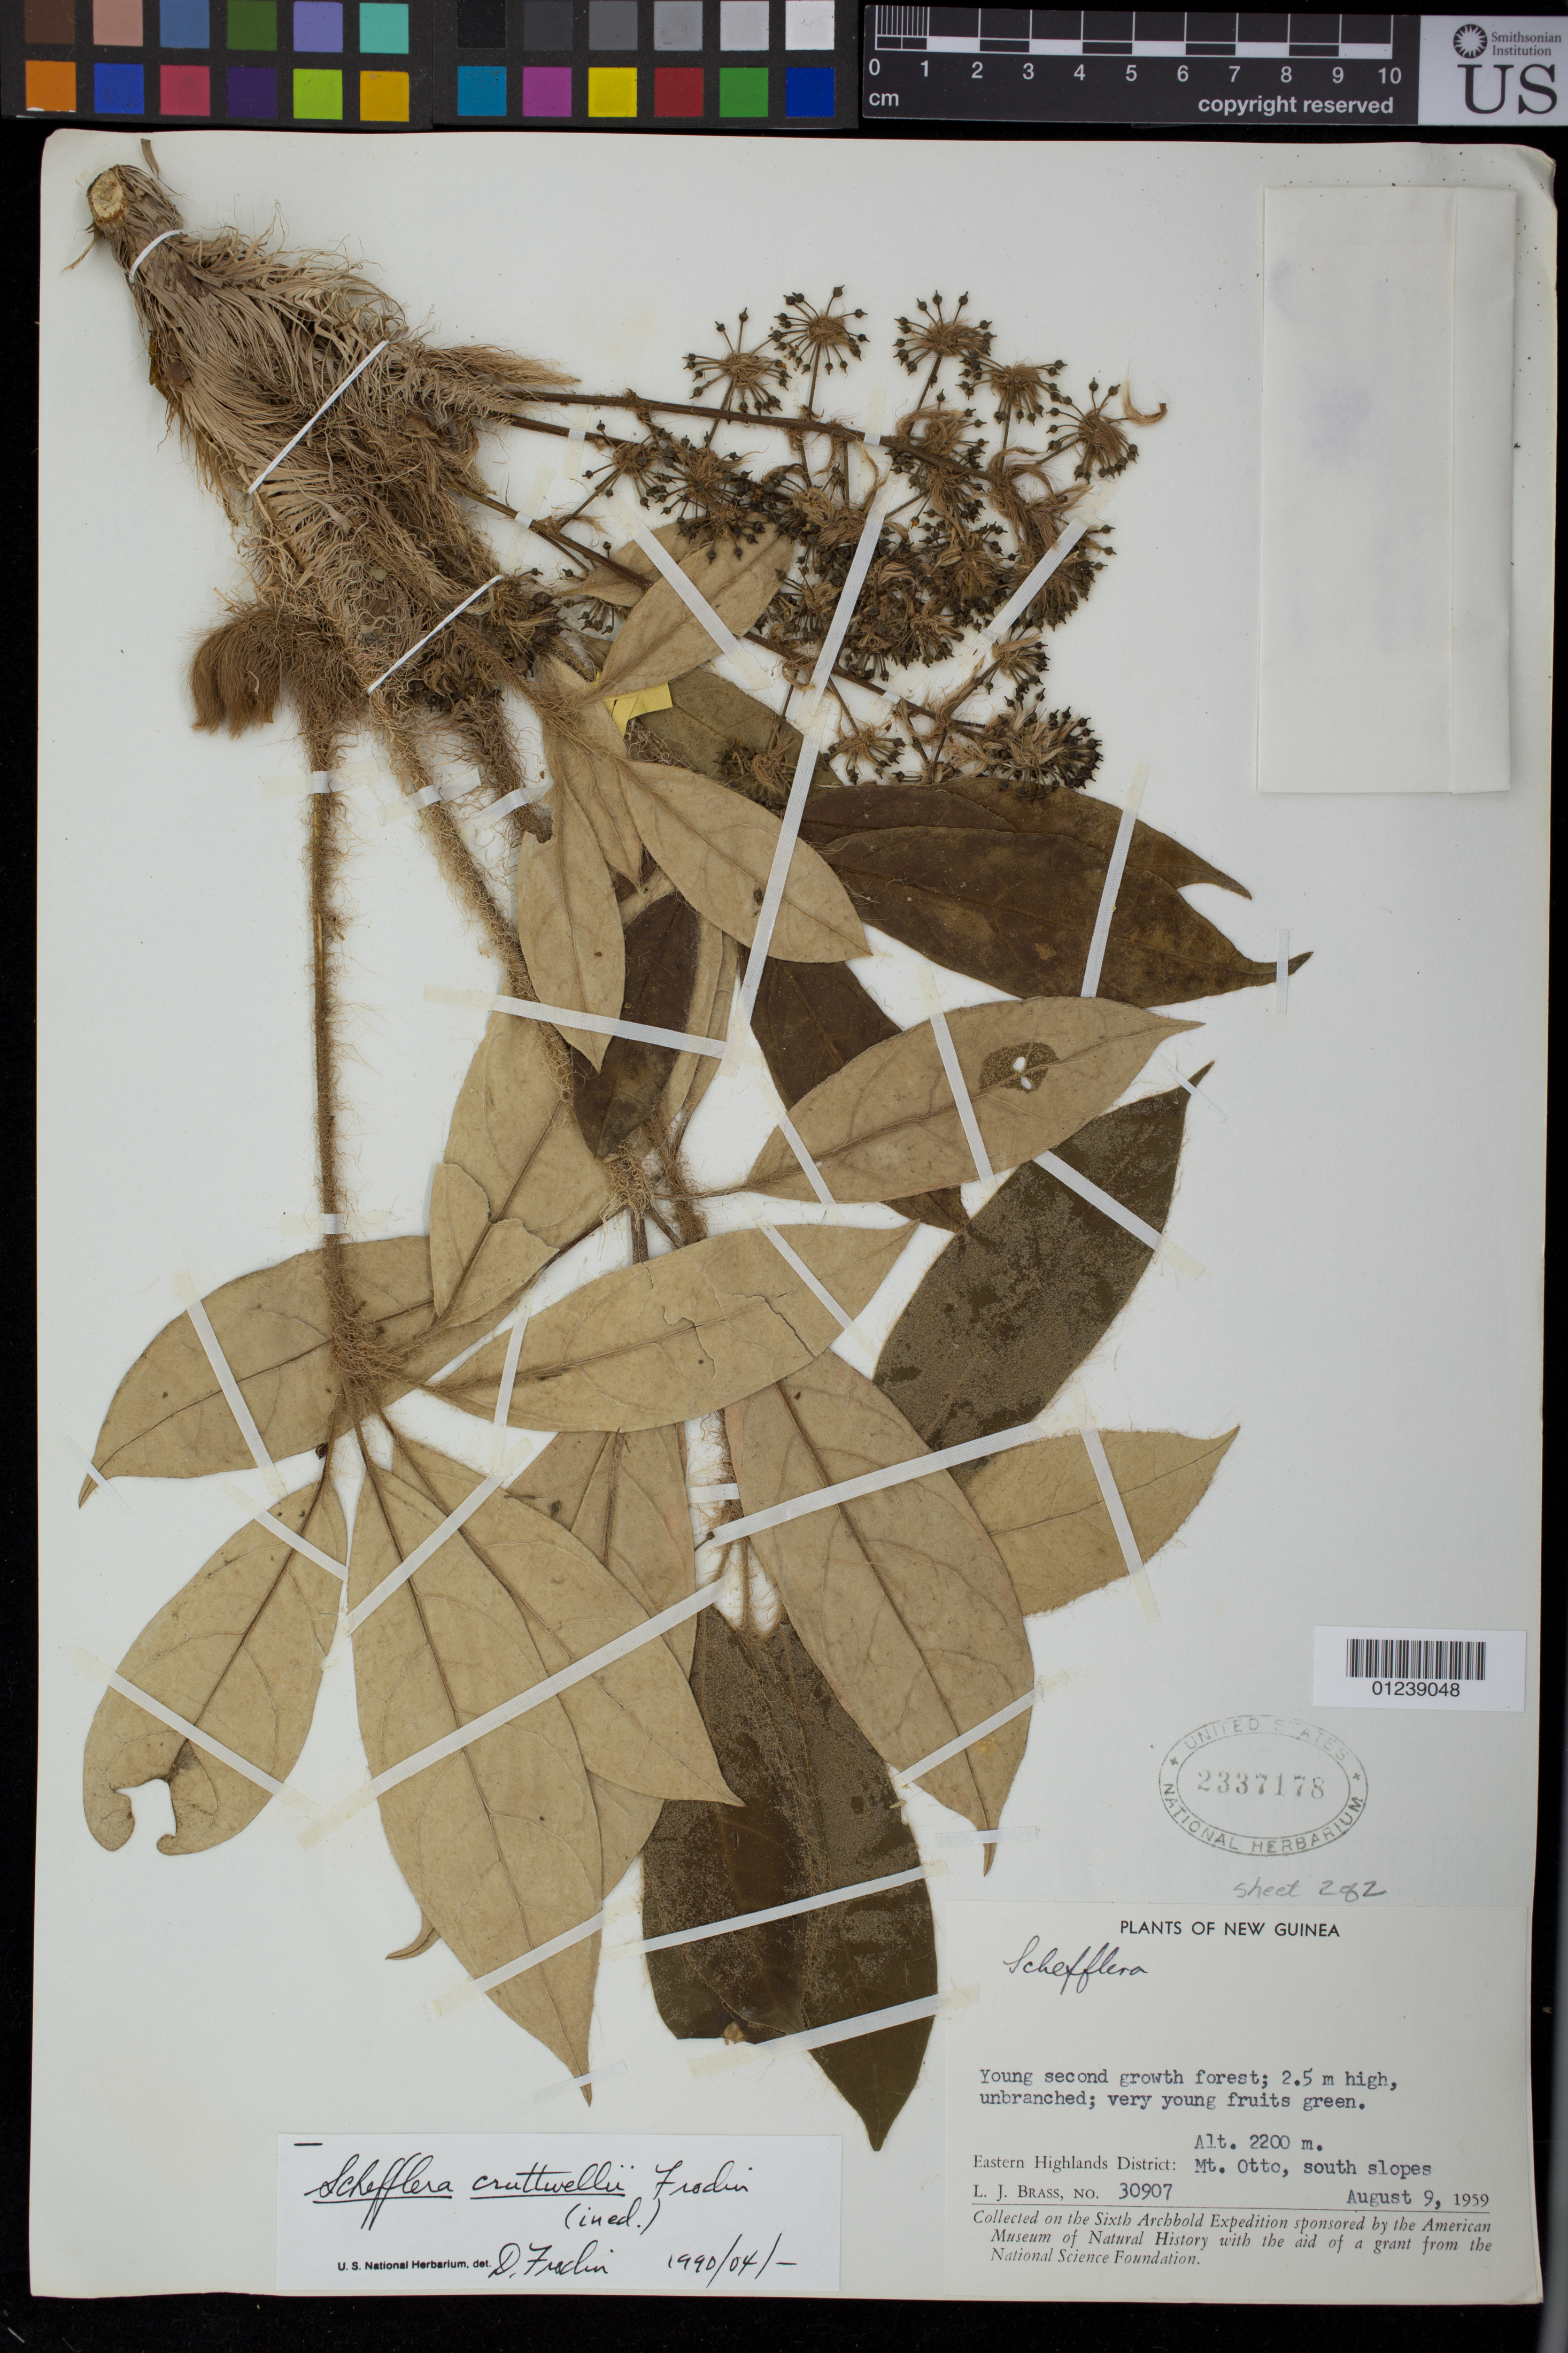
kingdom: Plantae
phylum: Tracheophyta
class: Magnoliopsida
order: Apiales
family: Araliaceae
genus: Schefflera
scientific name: Schefflera sp.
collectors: L. J. Brass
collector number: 30907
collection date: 1959-08-09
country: Papua New Guinea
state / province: Eastern Highlands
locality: Mt. Otto, south slopes.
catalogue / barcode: US 2337178